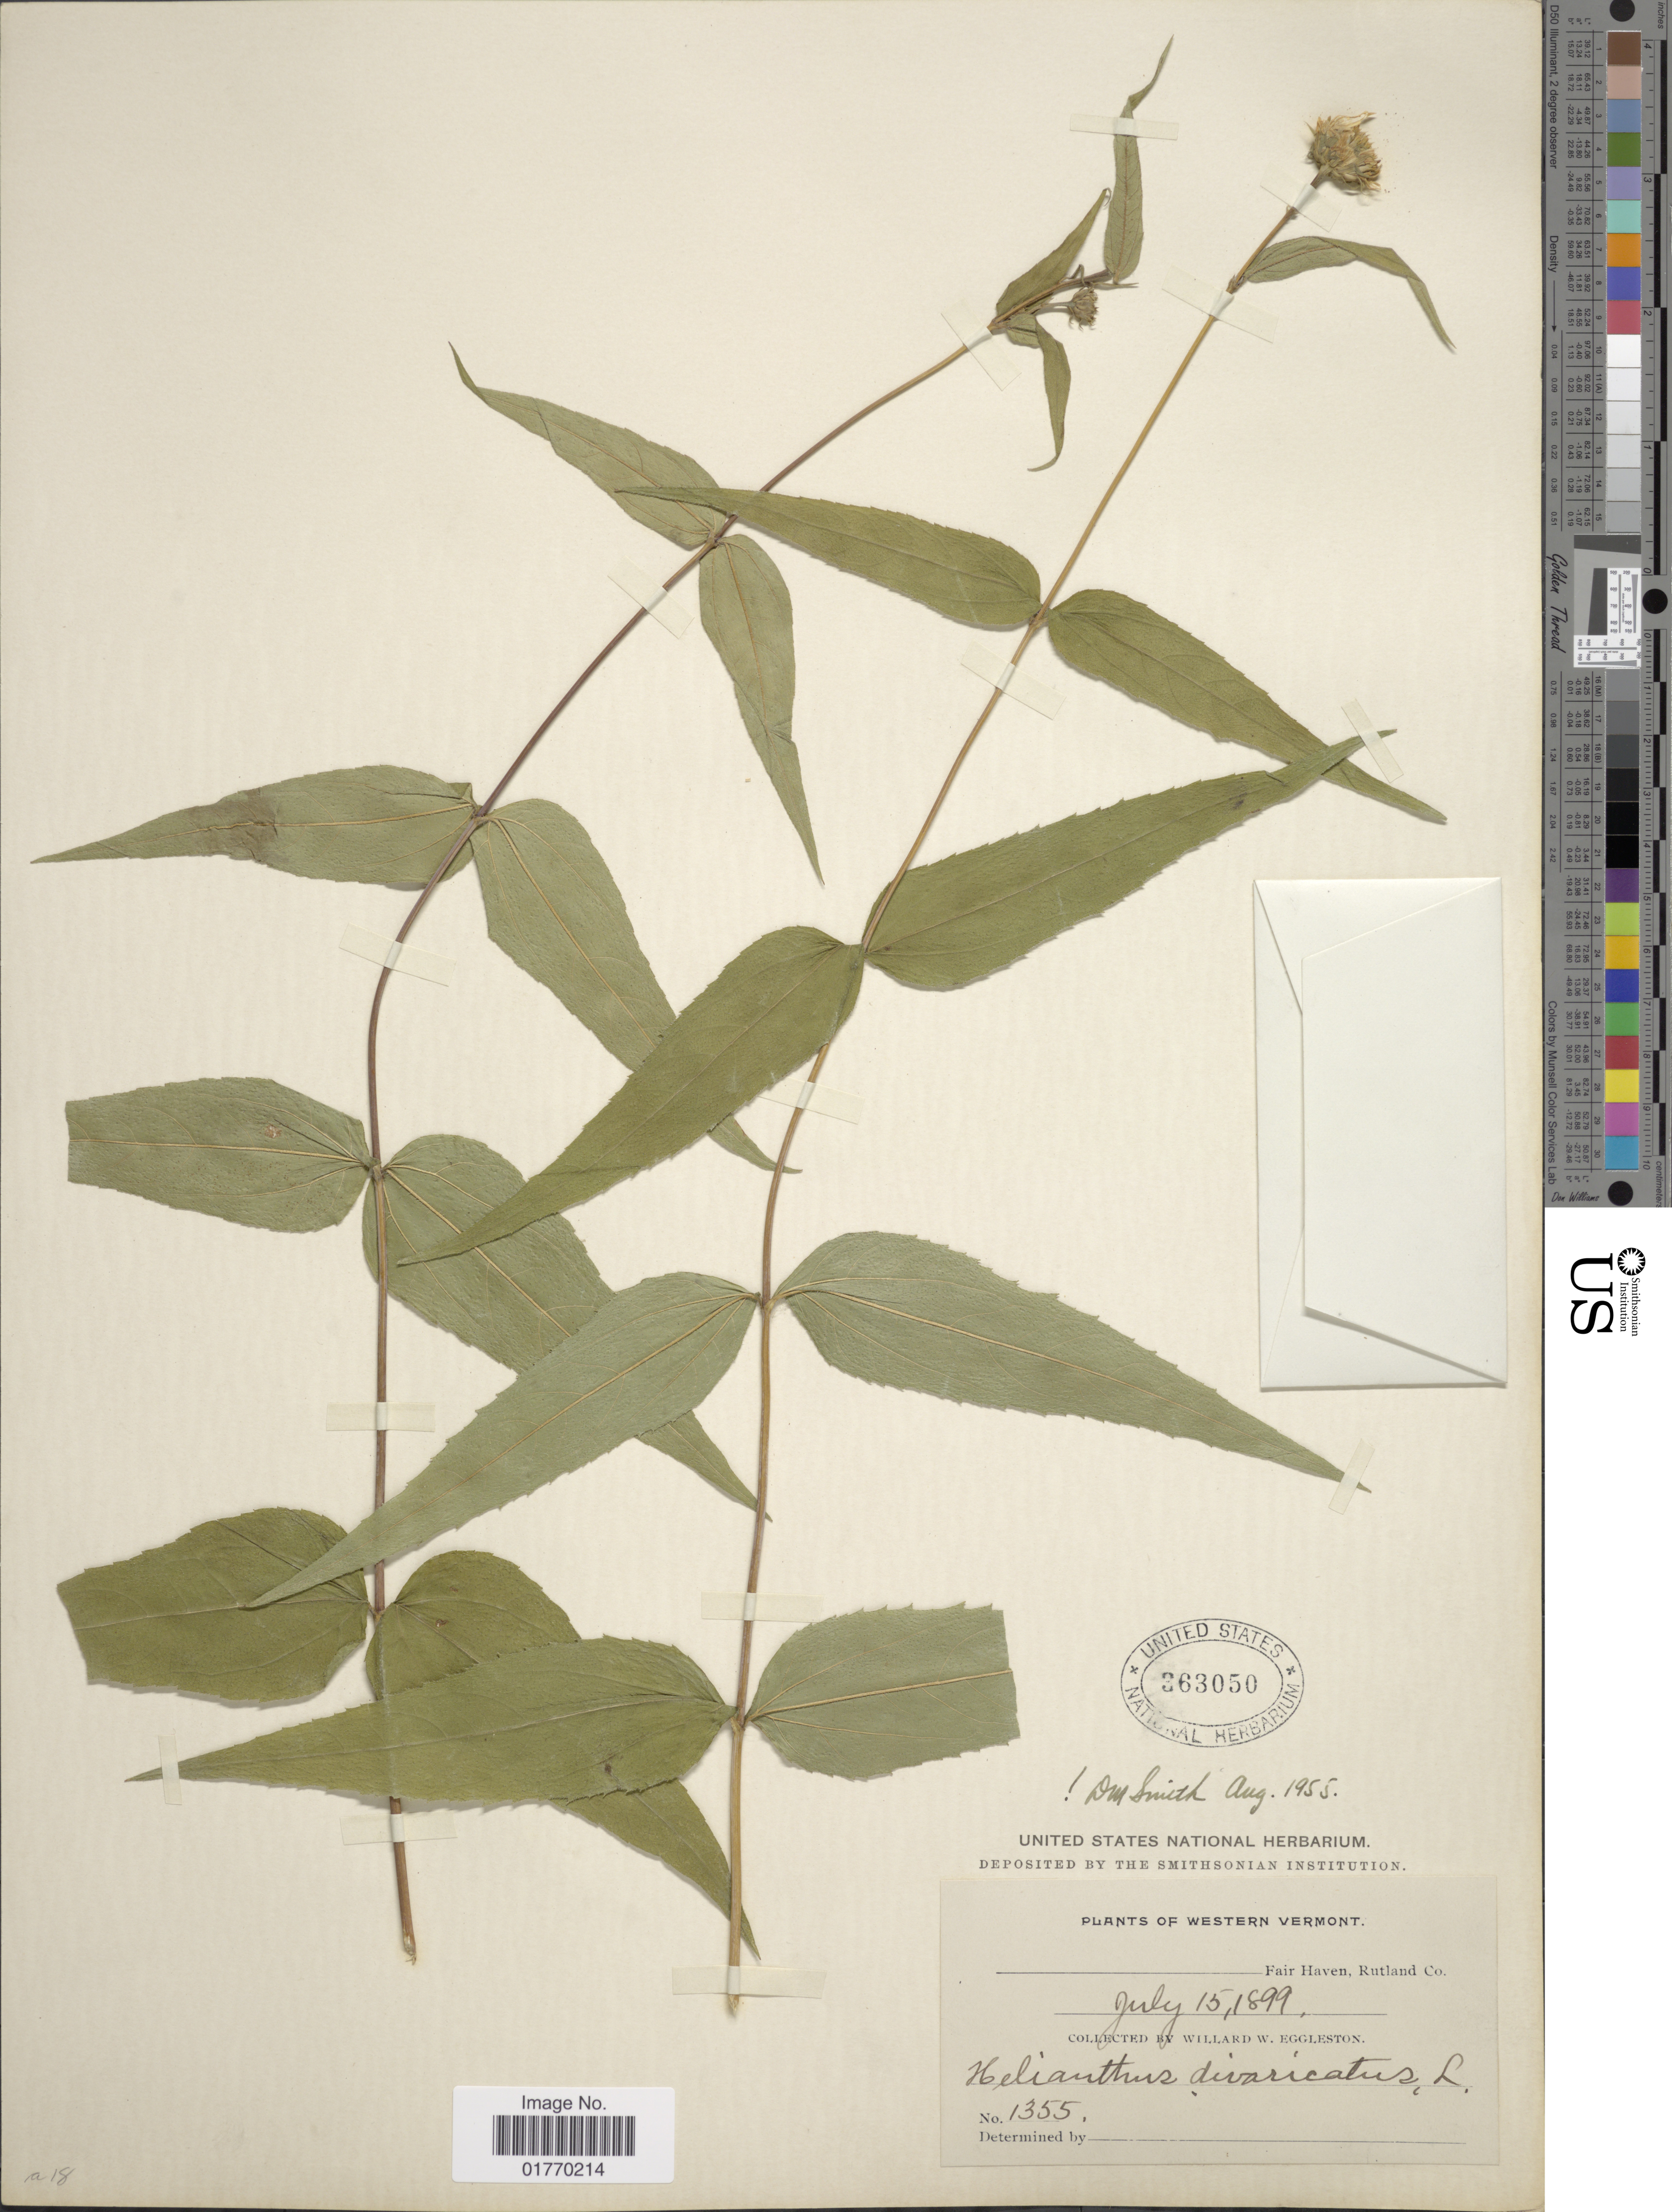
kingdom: Plantae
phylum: Tracheophyta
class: Magnoliopsida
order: Asterales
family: Asteraceae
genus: Helianthus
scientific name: Helianthus divaricatus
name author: L.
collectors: W. W. Eggleston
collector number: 1355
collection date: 1899-07-15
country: United States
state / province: Vermont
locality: Western Vermont, Fair Haven, Rutland; Co.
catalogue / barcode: US 363050